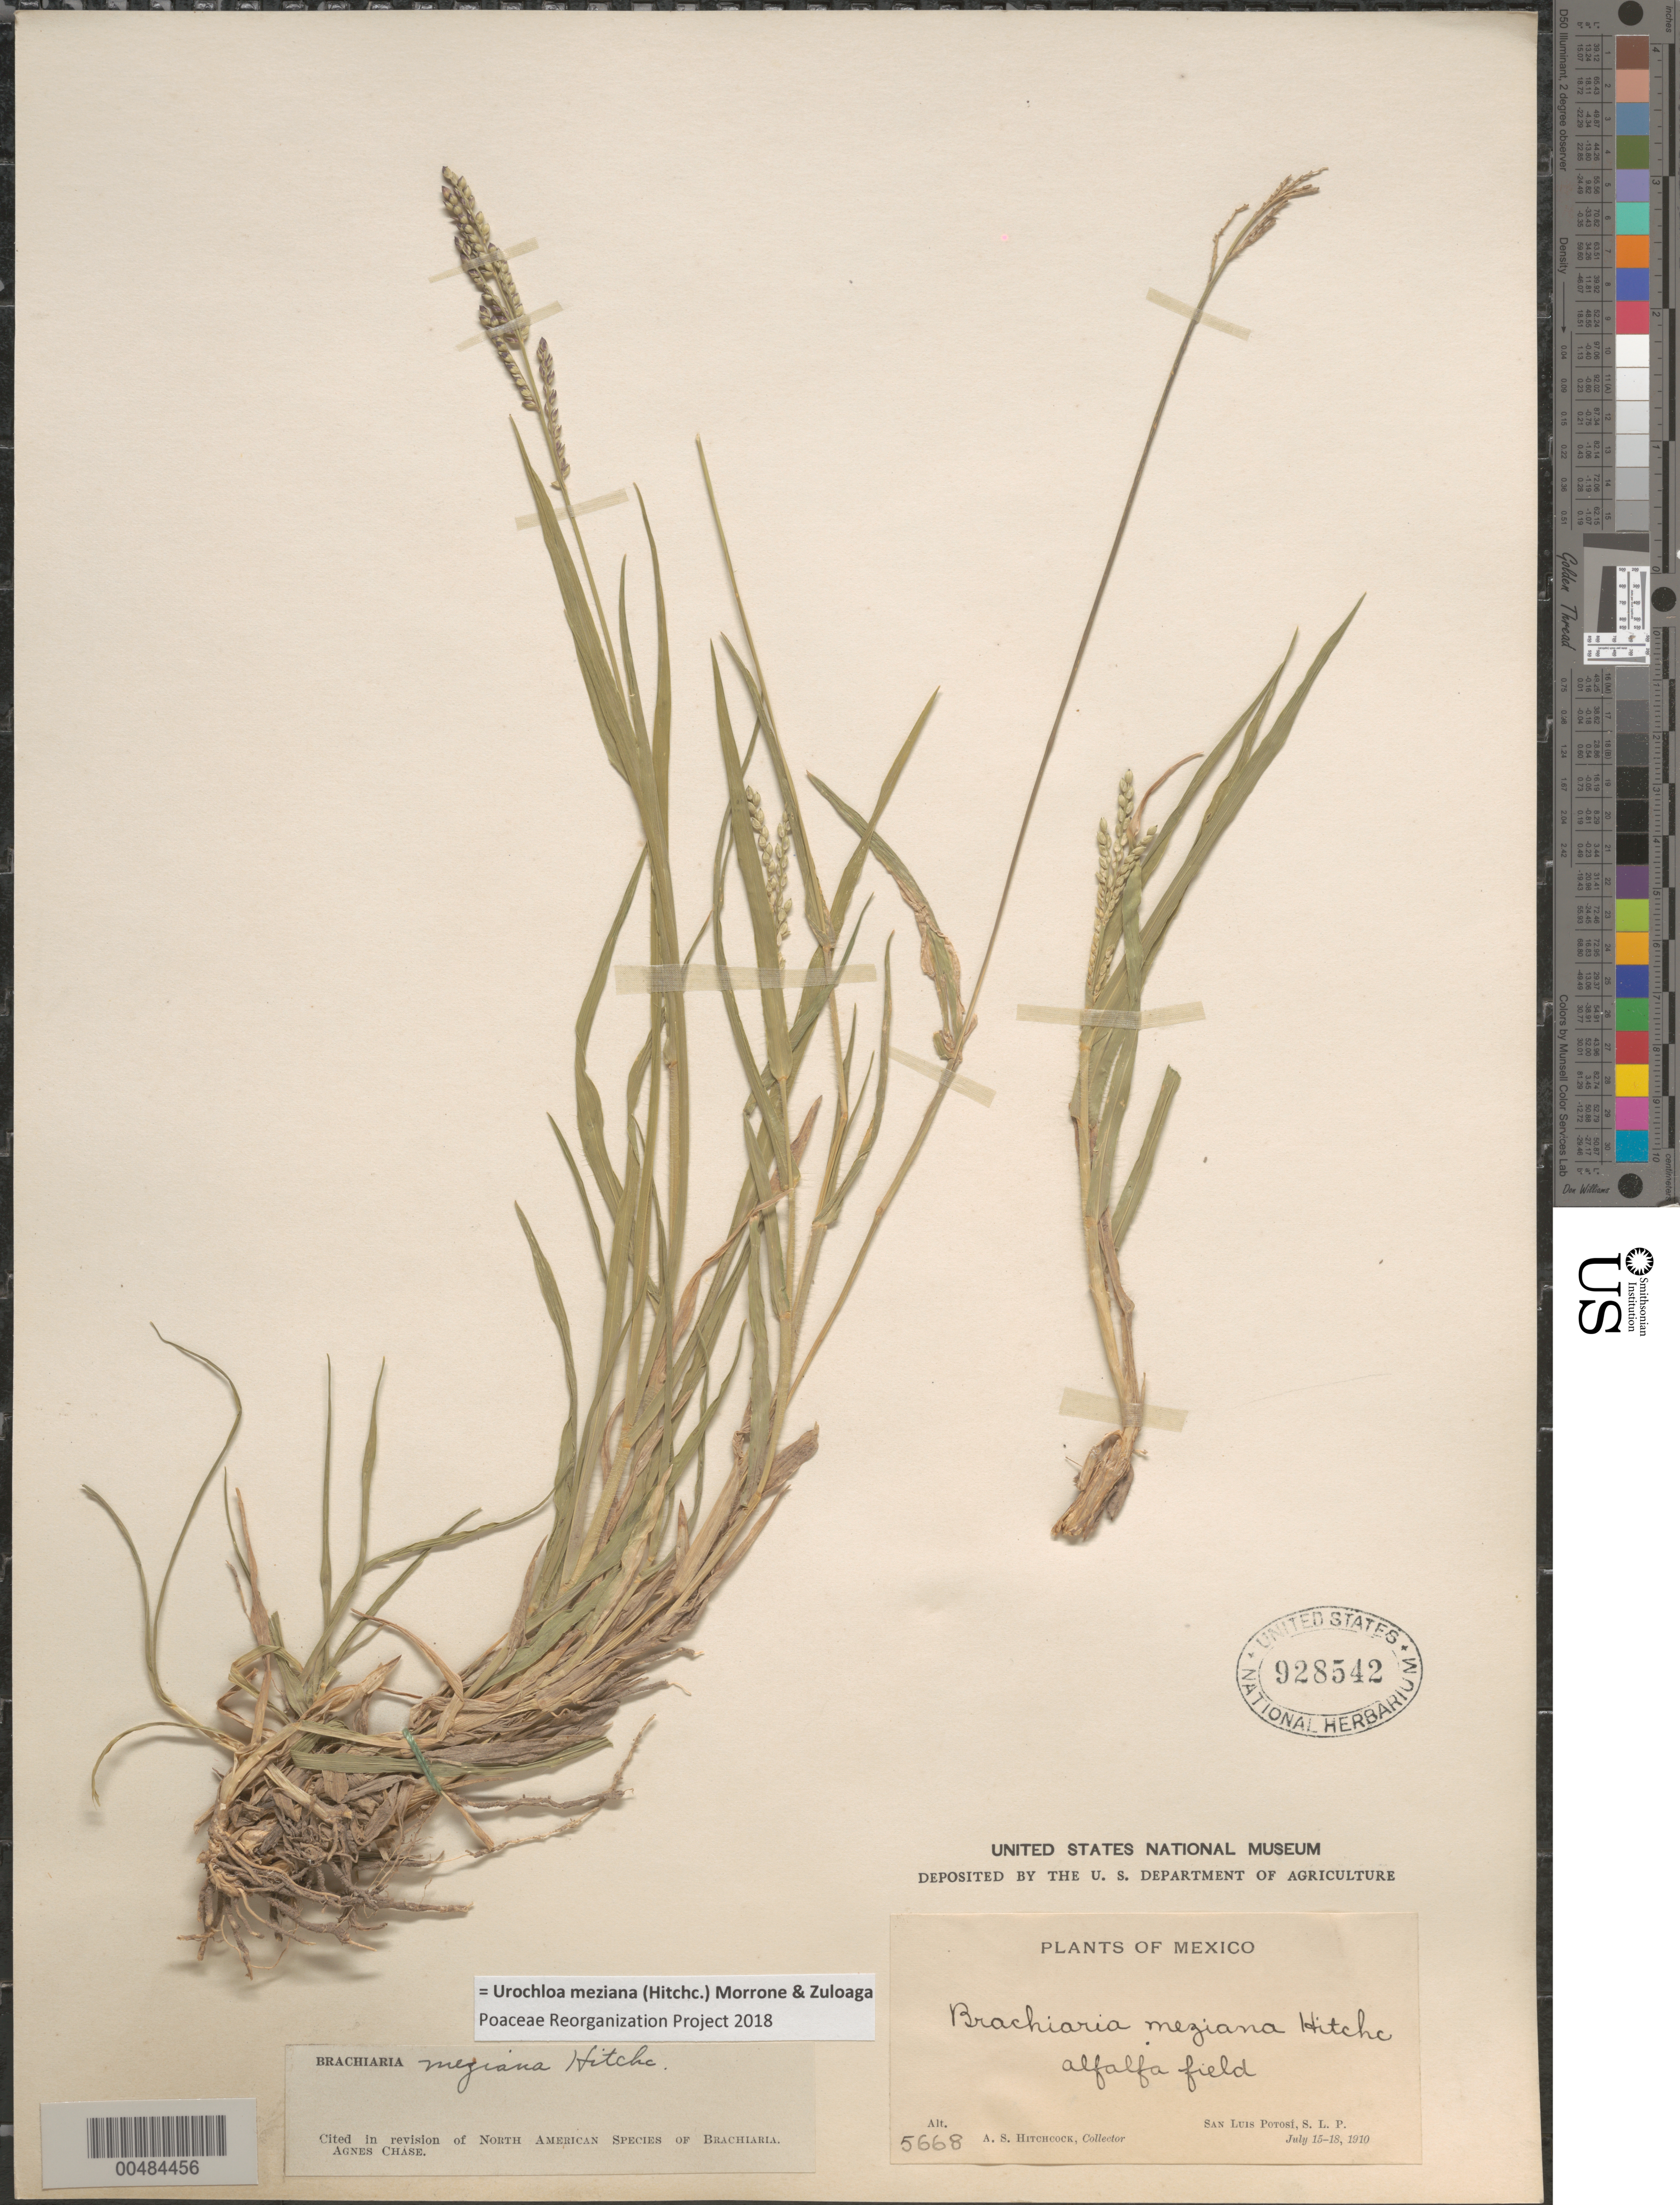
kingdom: Plantae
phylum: Tracheophyta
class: Liliopsida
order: Poales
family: Poaceae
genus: Brachiaria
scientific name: Brachiaria meziana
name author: Hitchc.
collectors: A. S. Hitchcock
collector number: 5668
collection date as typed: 15 Jul 1910 to 18 Jul 1910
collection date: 1910-07-15/1910-07-18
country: Mexico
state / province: San Luis Potosi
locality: San Luis Potosi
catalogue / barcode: US 928542